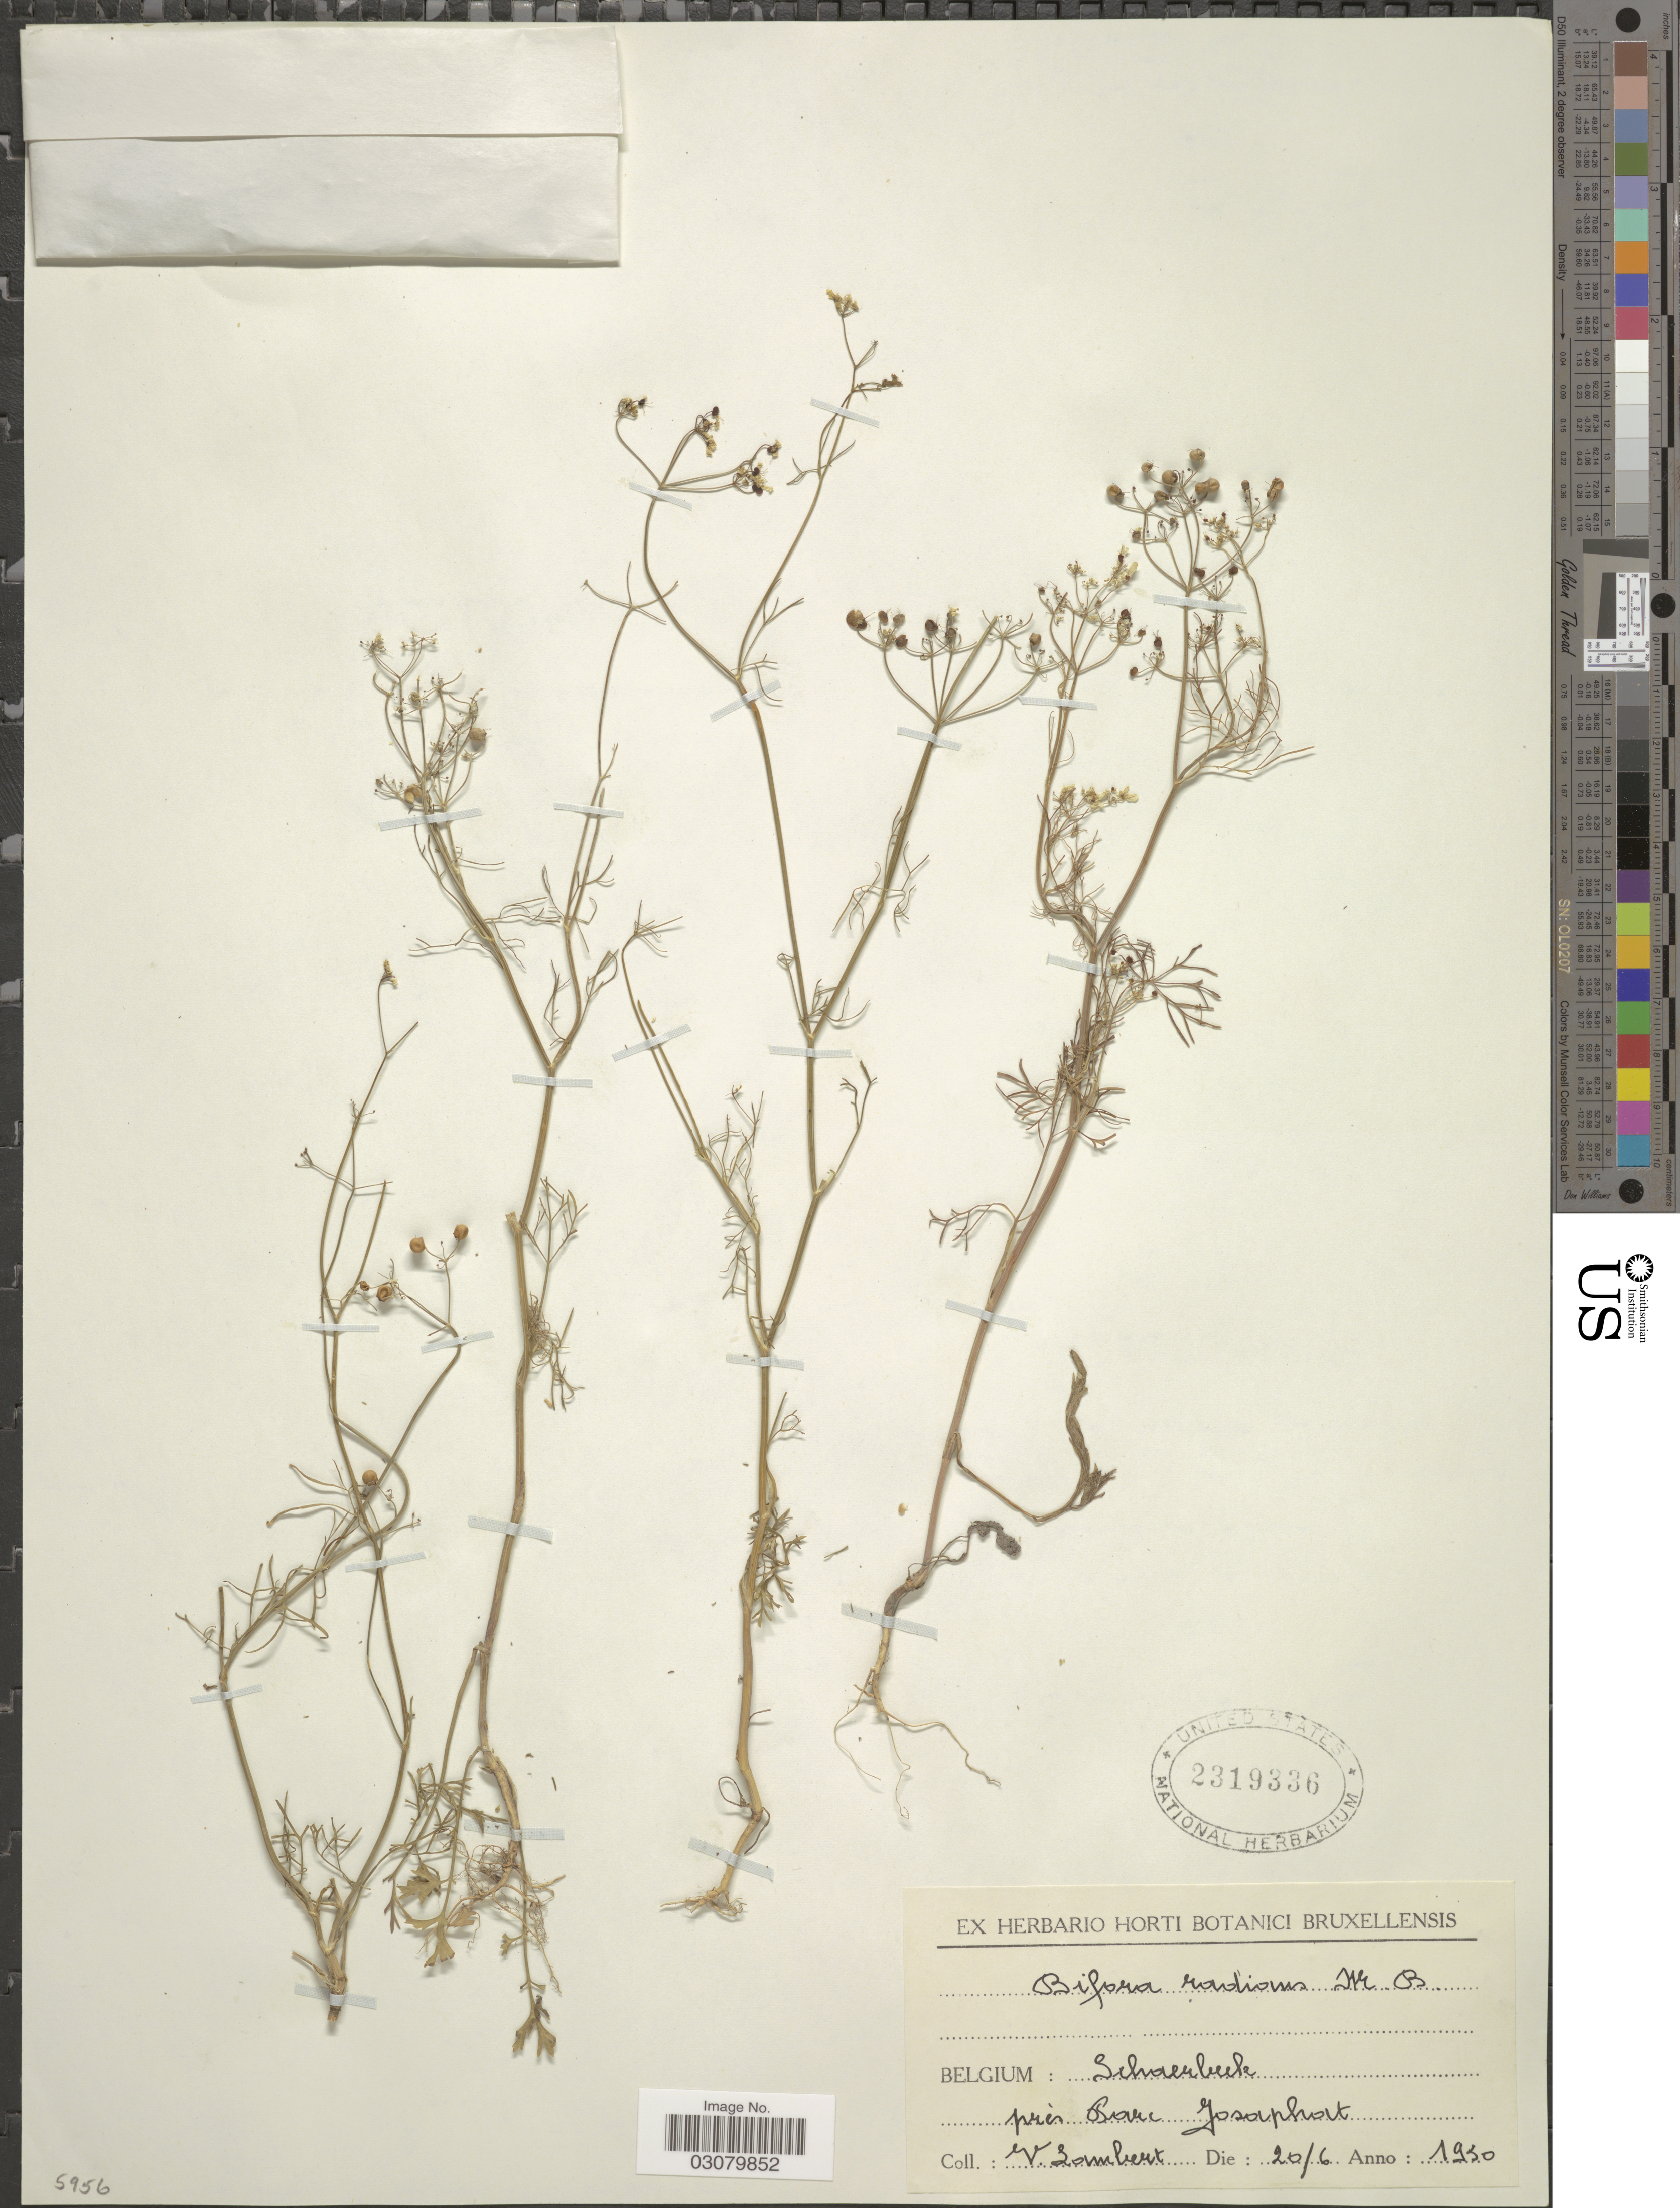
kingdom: Plantae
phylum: Tracheophyta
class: Magnoliopsida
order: Apiales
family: Apiaceae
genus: Bifora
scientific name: Bifora radians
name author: M. Bieb.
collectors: V. Lombert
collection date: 1930-06-20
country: Belgium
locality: Schaerbeek près Parc Jasaphat.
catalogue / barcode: US 2319336